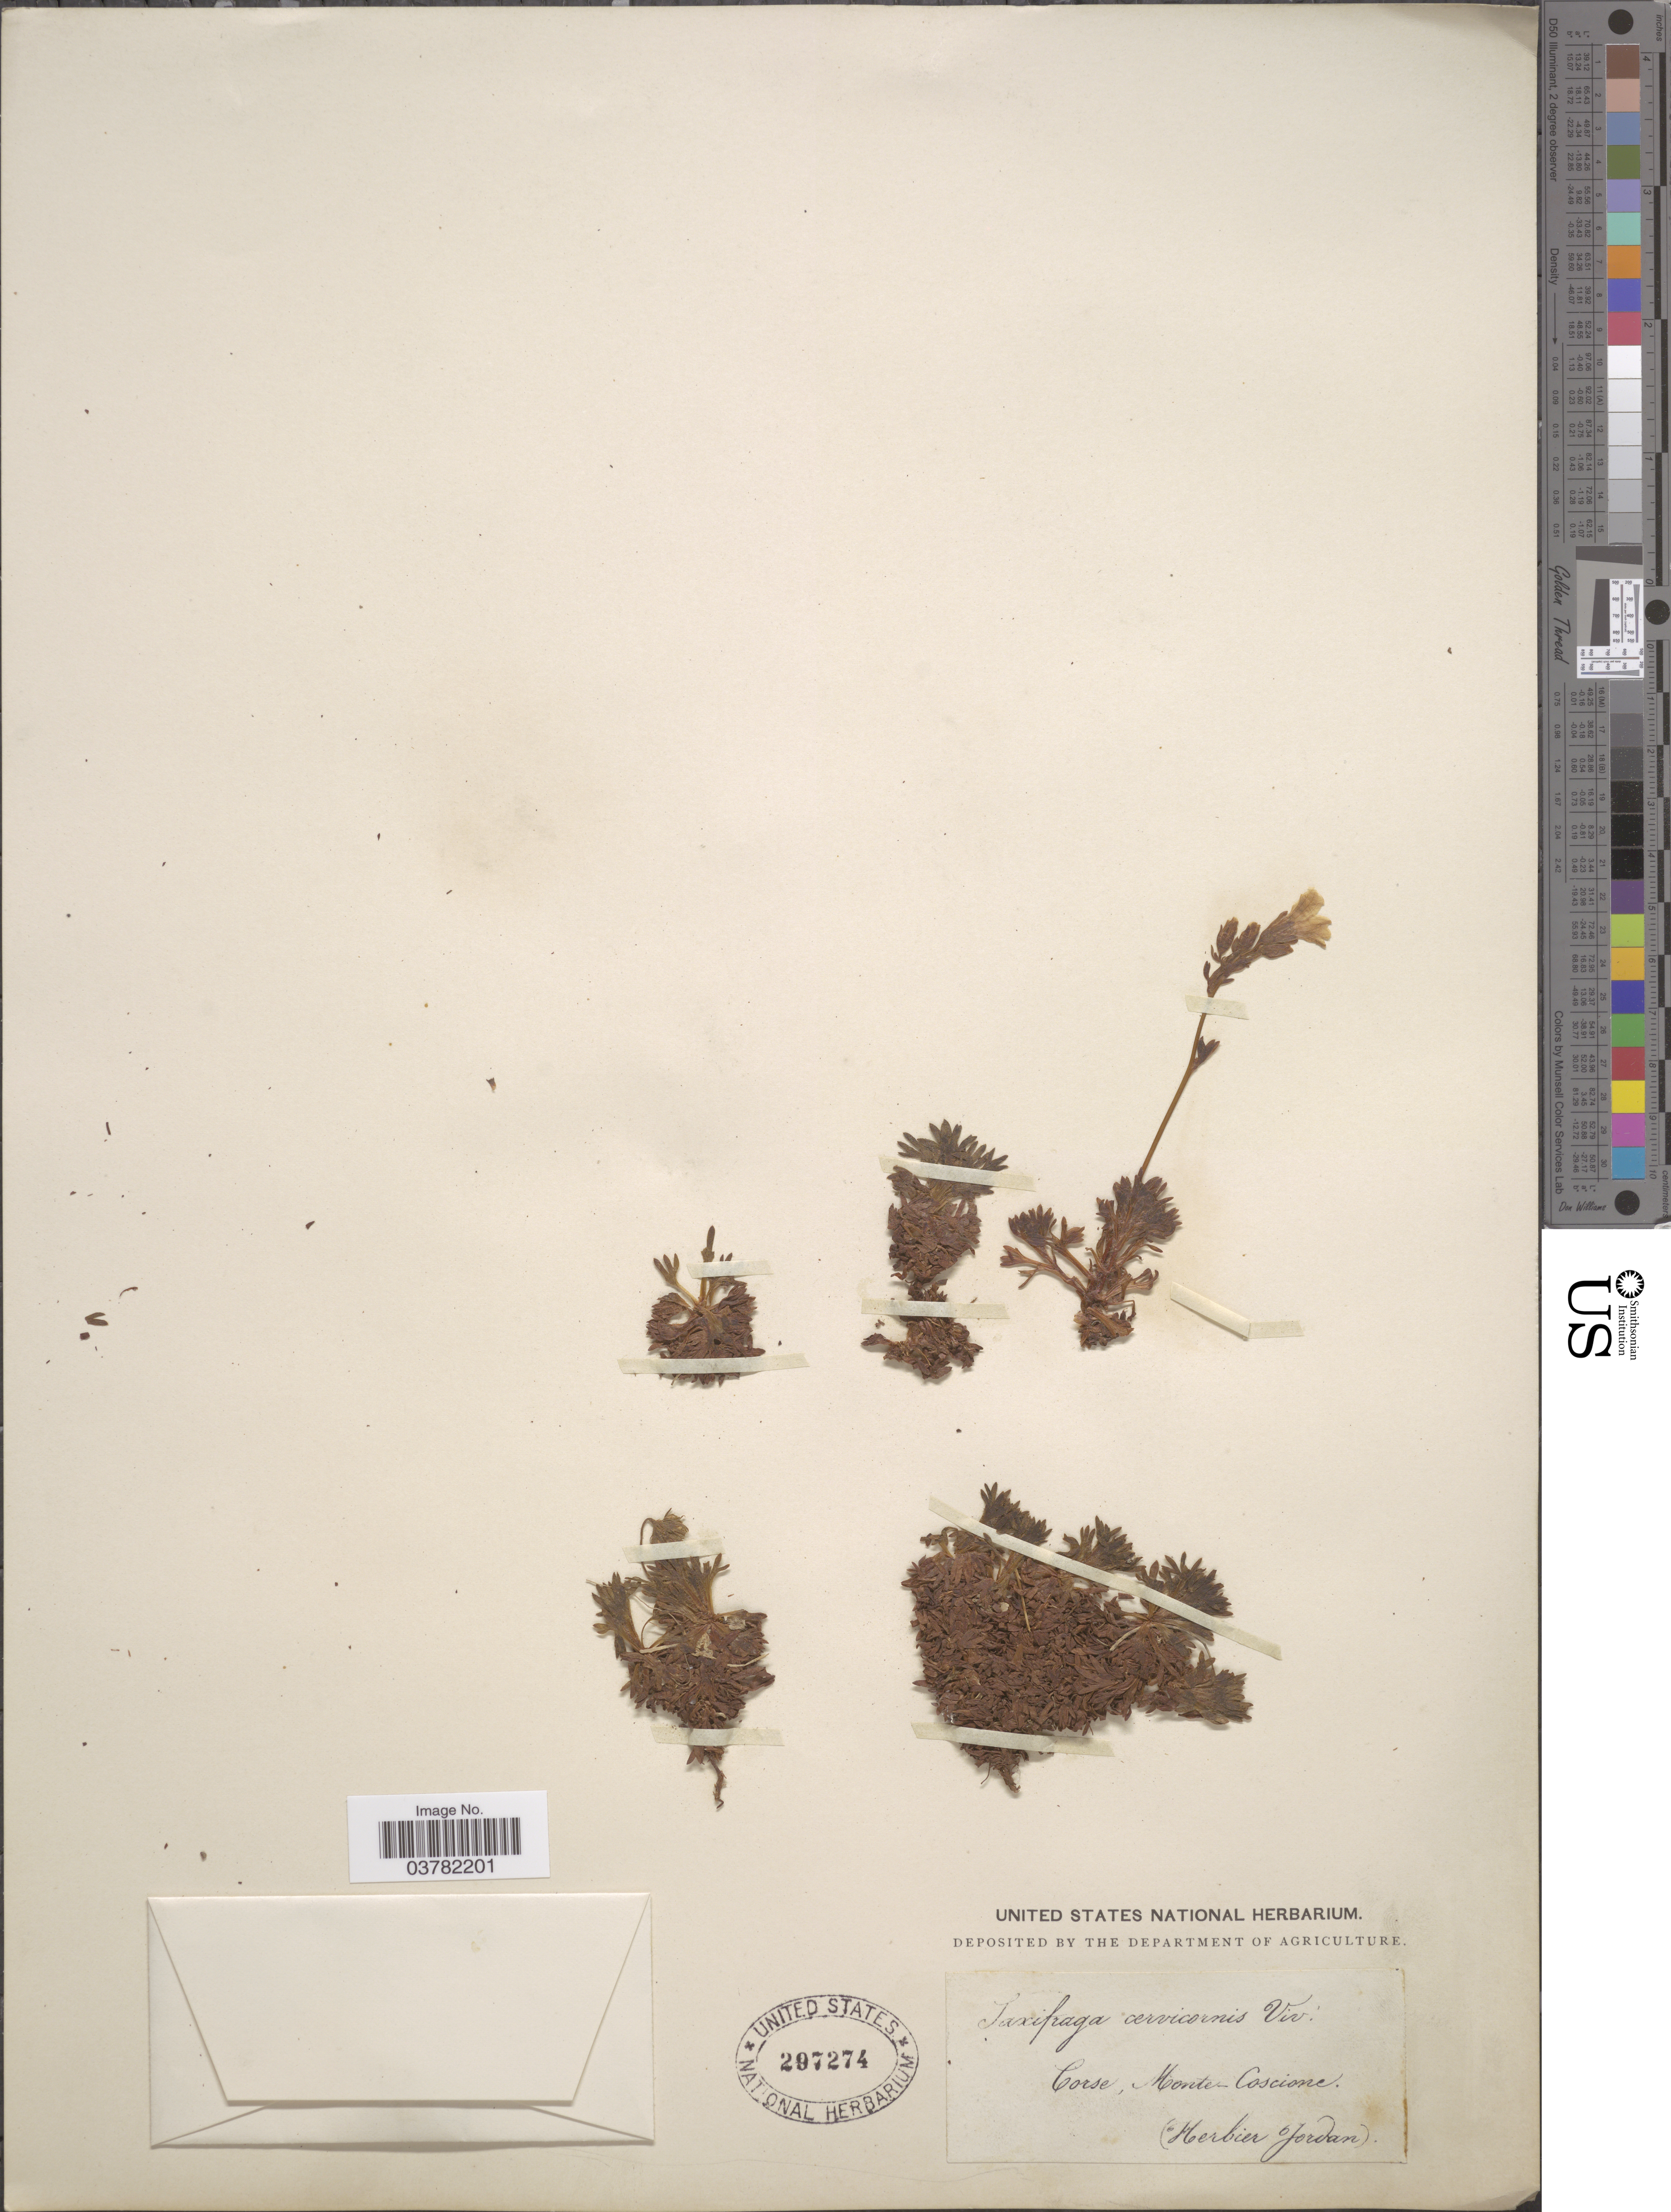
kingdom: Plantae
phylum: Tracheophyta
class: Magnoliopsida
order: Saxifragales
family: Saxifragaceae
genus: Saxifraga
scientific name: Saxifraga cervicornis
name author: Viv.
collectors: ex herb. Jordan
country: France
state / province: Corsica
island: Corse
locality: Corse, Monte- Coscione.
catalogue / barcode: US 297274